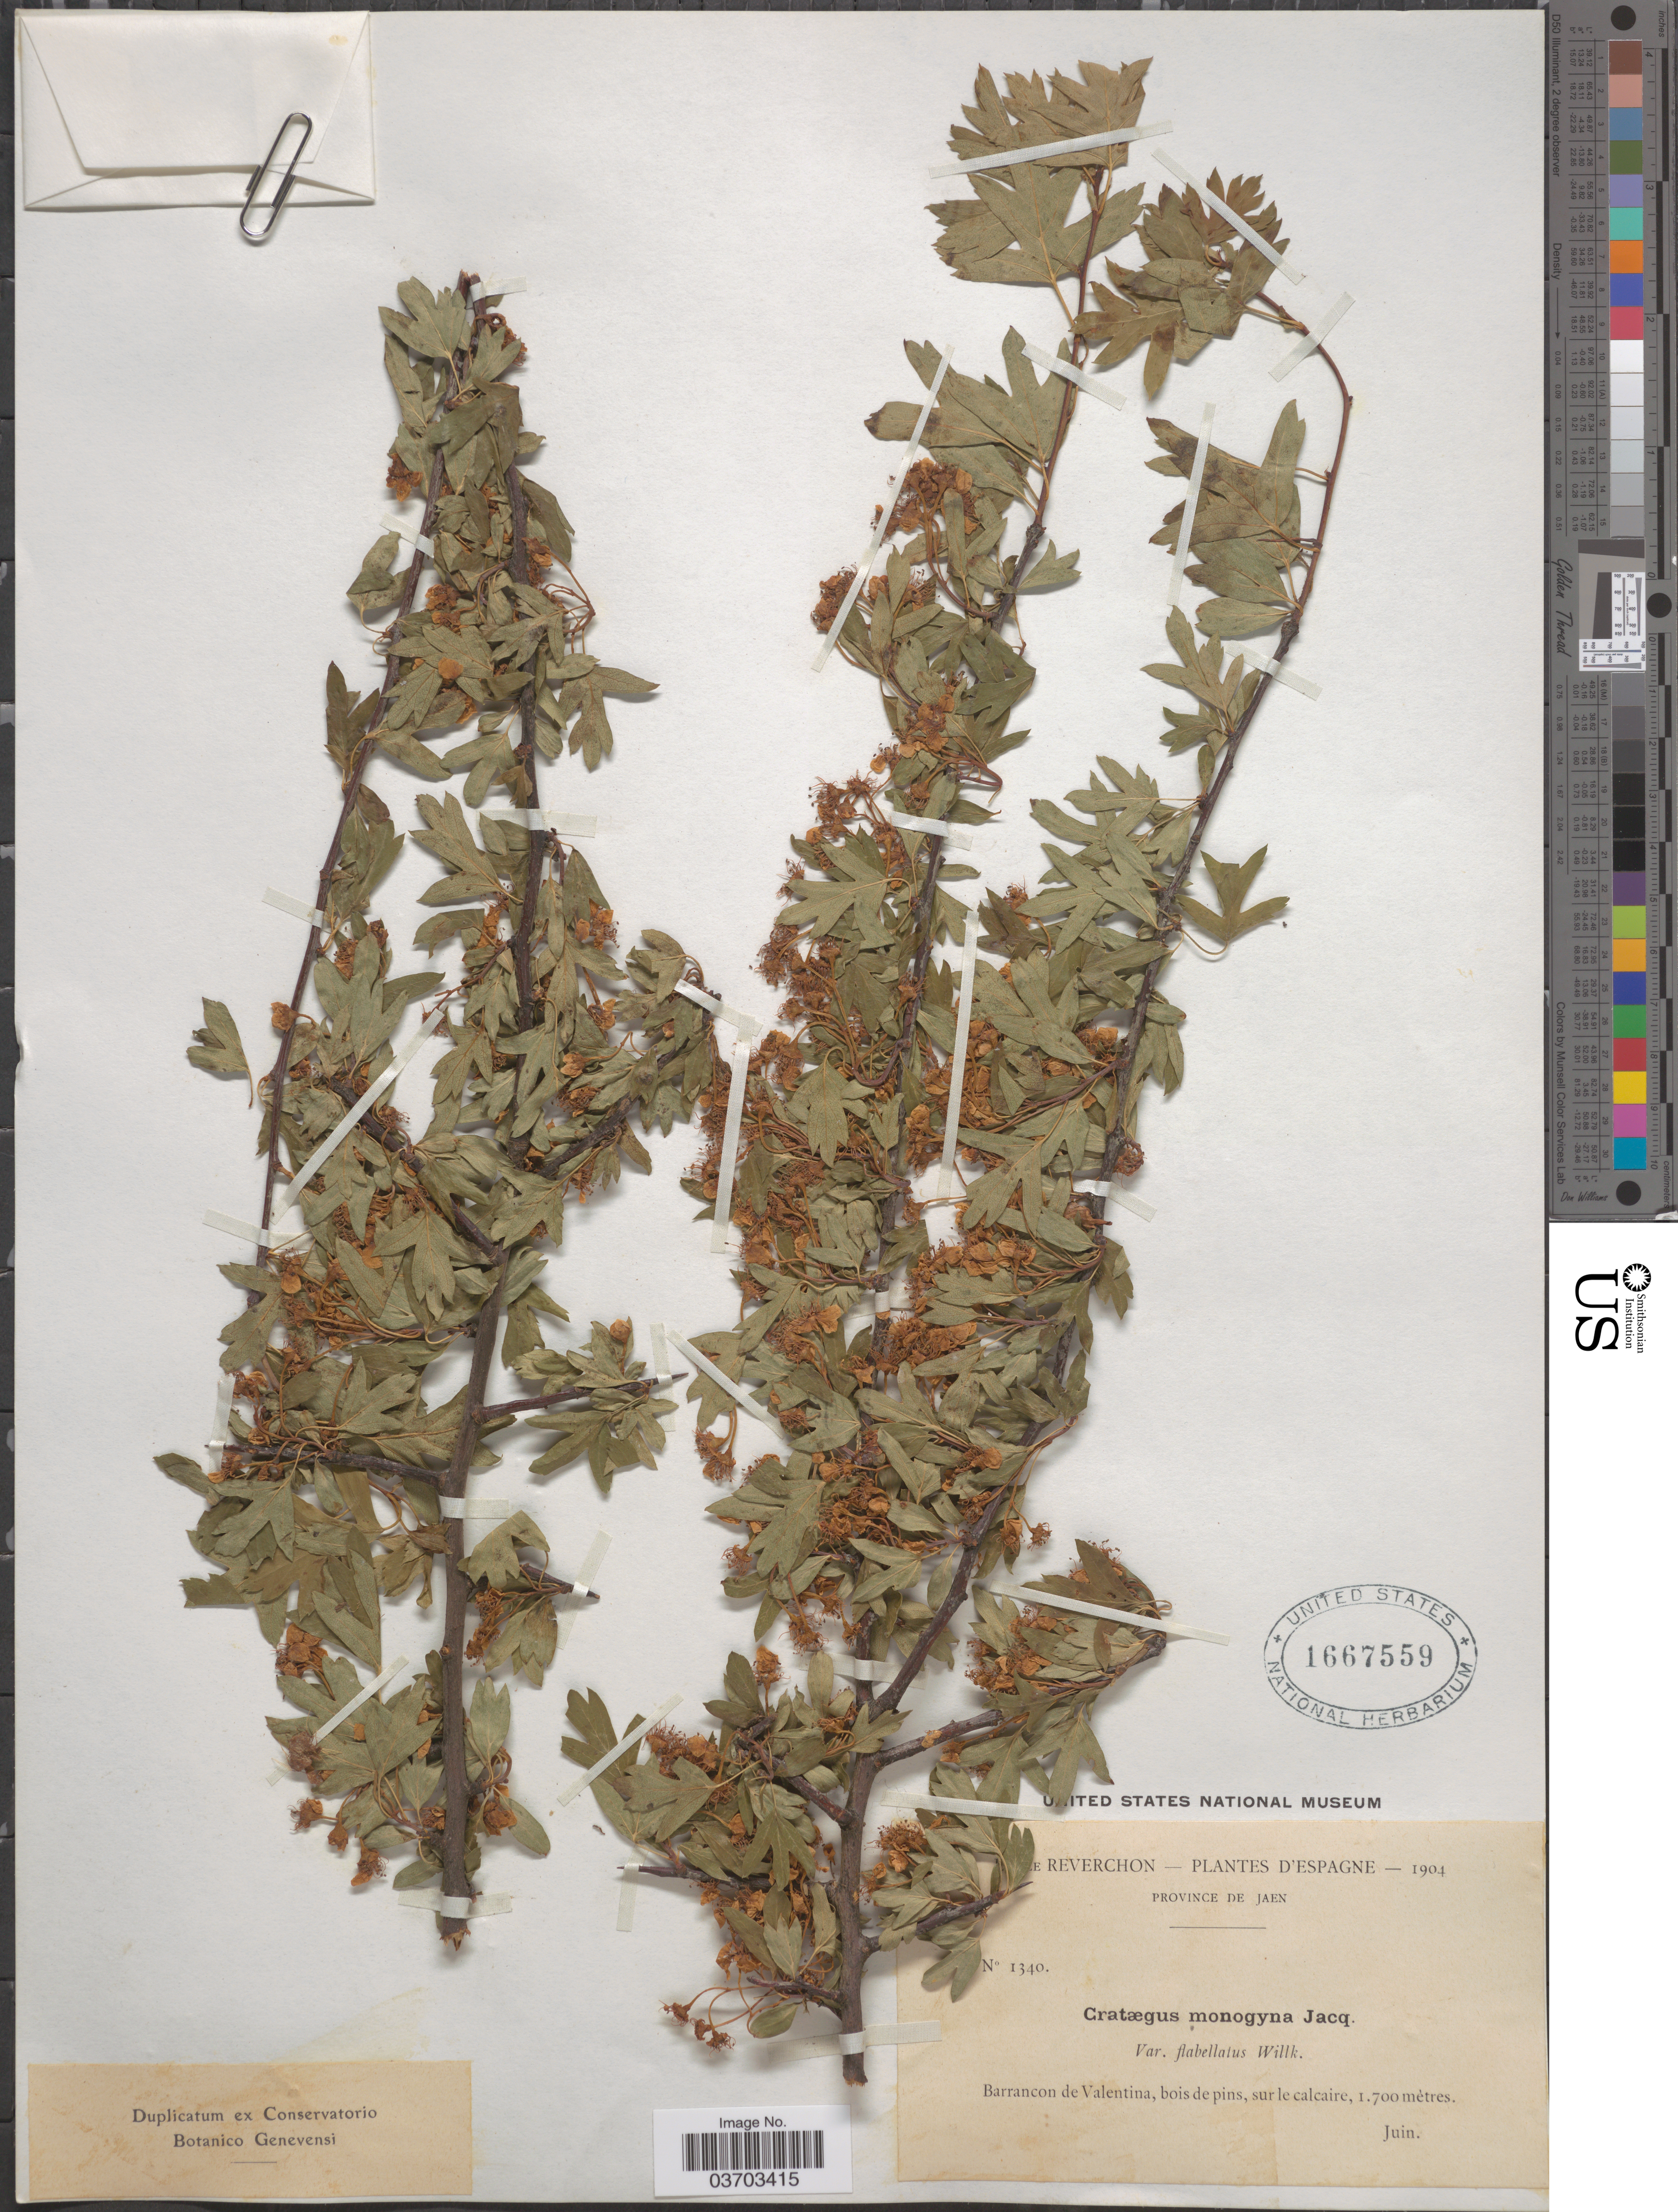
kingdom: Plantae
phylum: Tracheophyta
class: Magnoliopsida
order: Rosales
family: Rosaceae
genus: Crataegus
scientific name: Crataegus monogyna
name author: Lindin.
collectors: -. Reverchon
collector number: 1340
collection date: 1904-06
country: Spain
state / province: Andalucía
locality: Espagne. Province de Jaen. Barrancon de Valentina.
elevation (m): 1700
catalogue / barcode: US 1667559